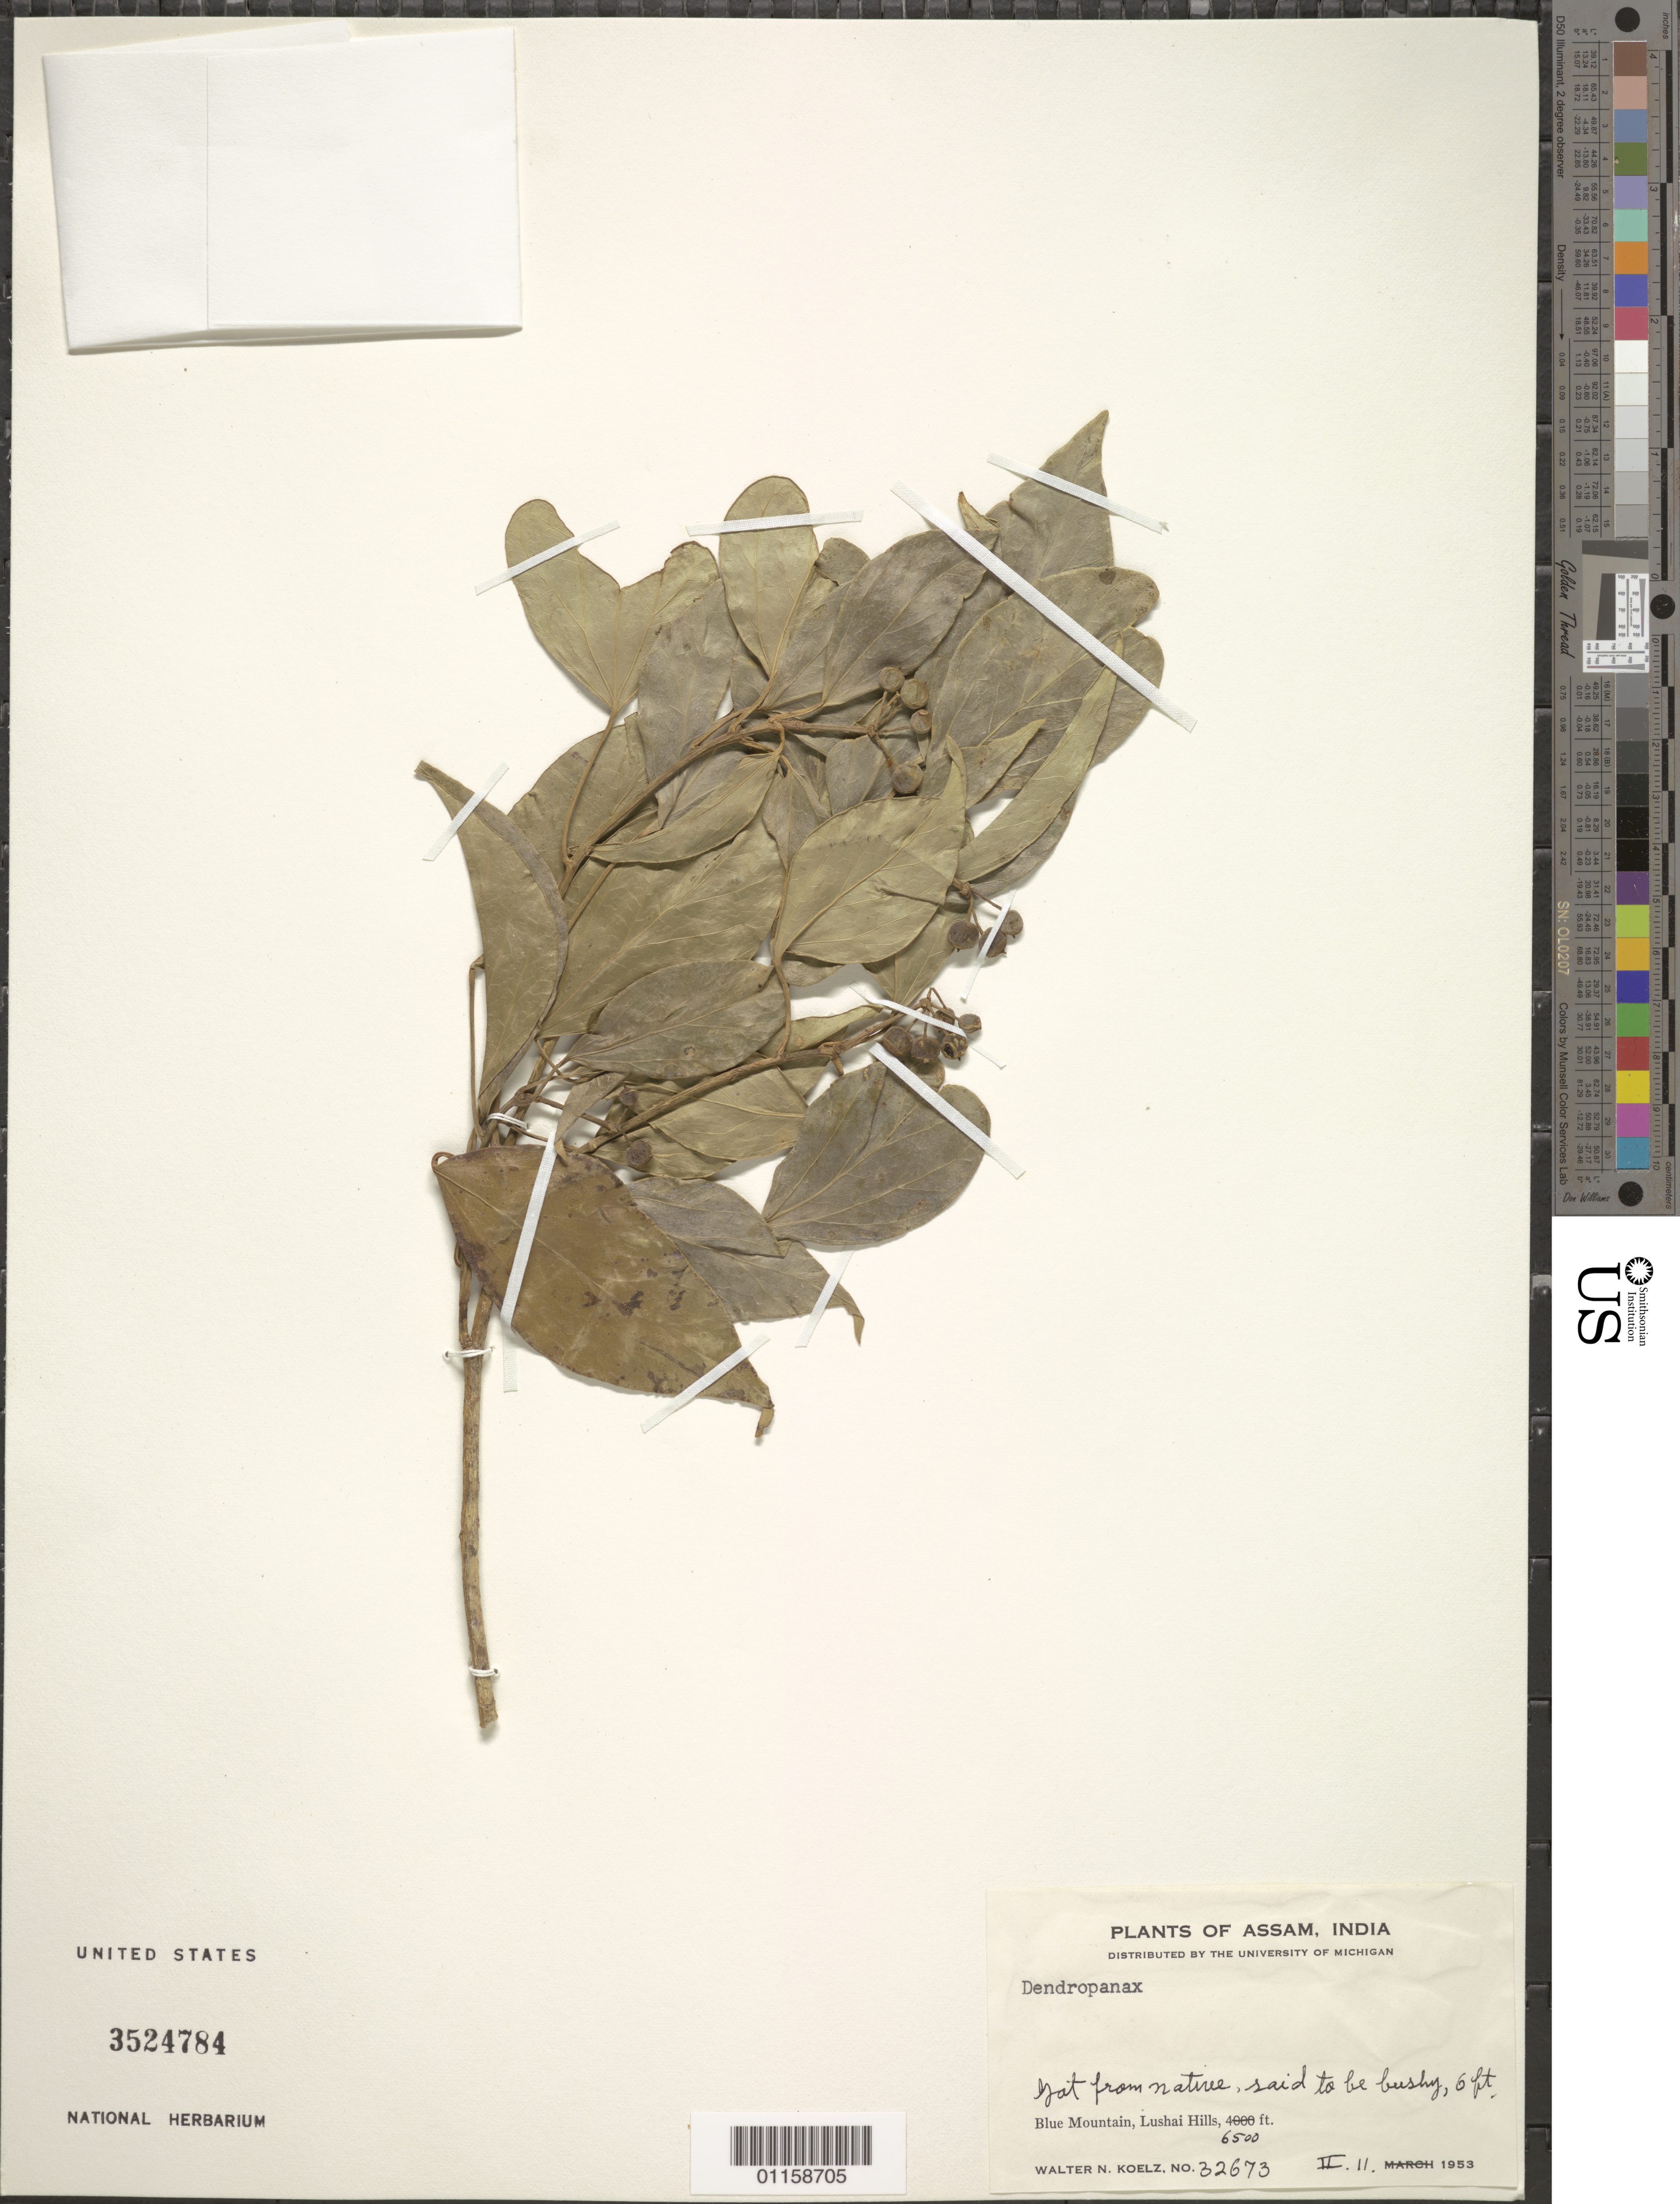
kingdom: Plantae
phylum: Tracheophyta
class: Magnoliopsida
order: Apiales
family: Araliaceae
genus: Dendropanax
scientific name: Dendropanax sp.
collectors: W. N. Koelz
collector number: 32673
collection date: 1953-02-02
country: India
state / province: Assam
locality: Blue Mt, Lushai Hills.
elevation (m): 198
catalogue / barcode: US 3524784